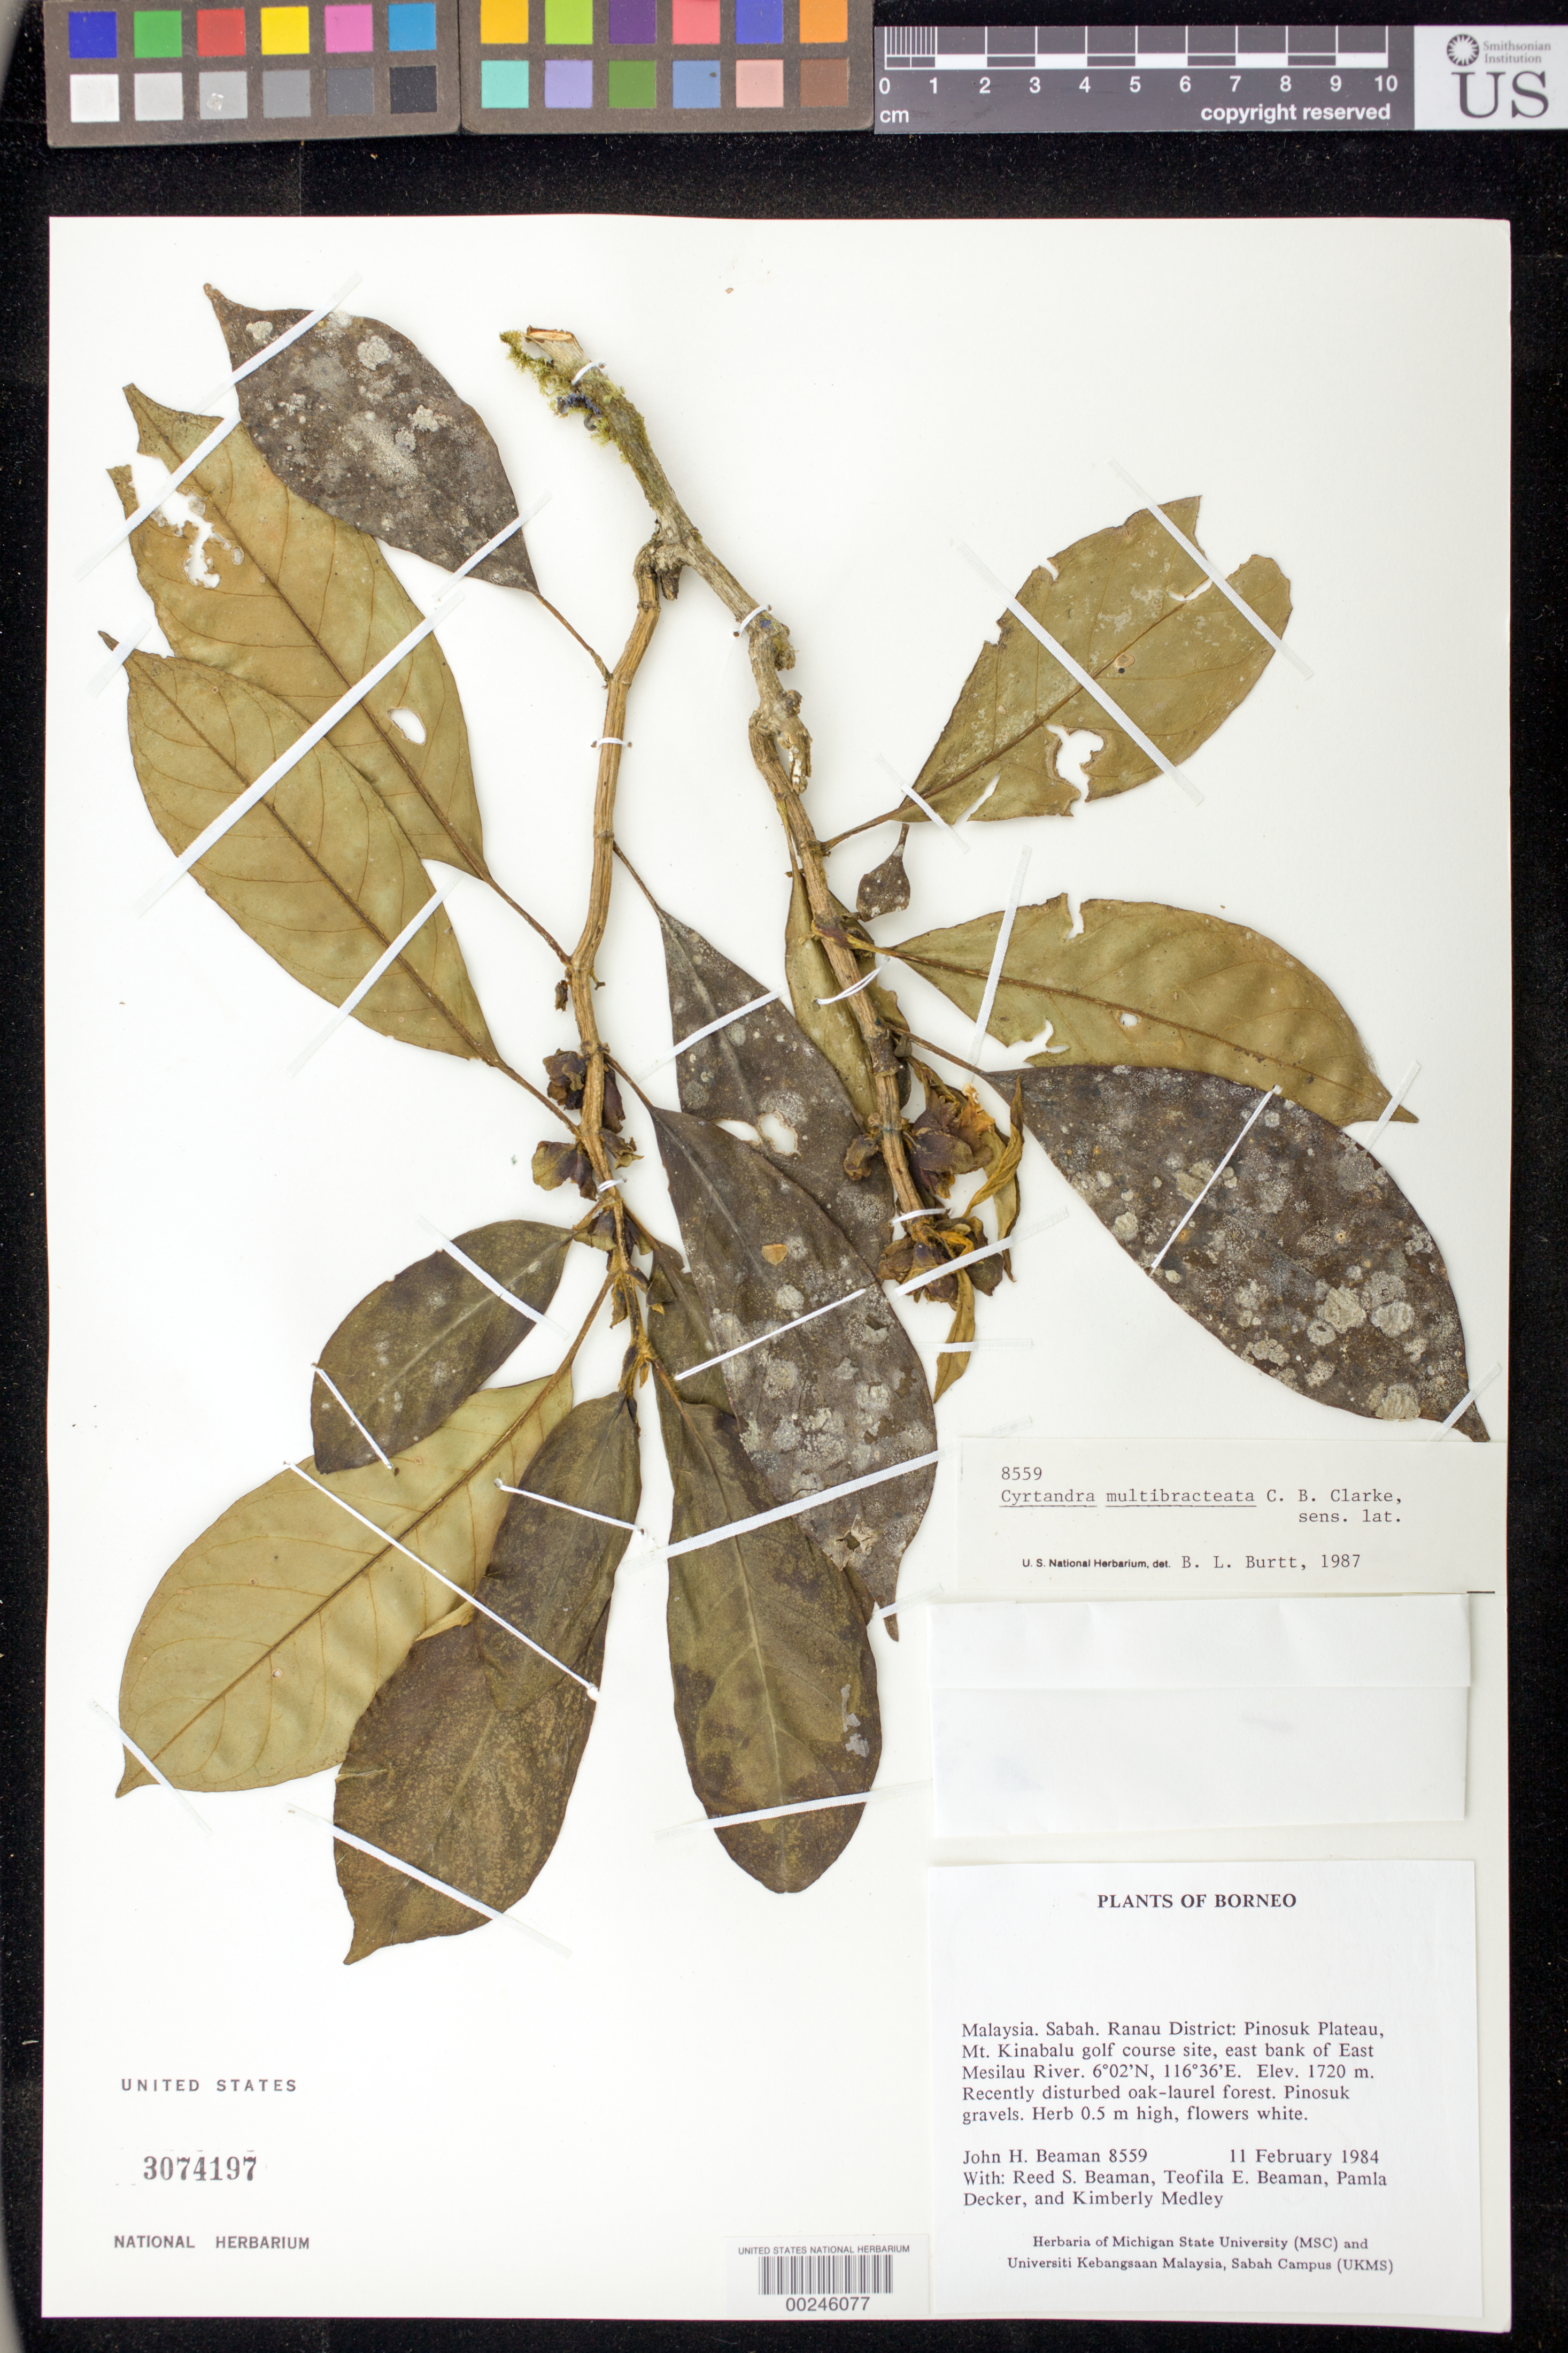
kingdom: Plantae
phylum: Tracheophyta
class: Magnoliopsida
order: Lamiales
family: Gesneriaceae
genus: Cyrtandra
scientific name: Cyrtandra multibracteata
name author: C.B. Clarke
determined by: Burtt, B. L.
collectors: J. H. Beaman, R. S. Beaman, T. E. Beaman, P. Decker & K. Medley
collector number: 8559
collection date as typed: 11 Feb 1984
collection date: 1984-02-11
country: Malaysia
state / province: Sabah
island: Borneo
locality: Ranau dist, pinosuk plateau, mt kinabalu golf course site, e bank of east mesilau river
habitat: Recently disturbed oak-laurel forest, pinosuk gravels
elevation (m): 1720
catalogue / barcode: US 3074197